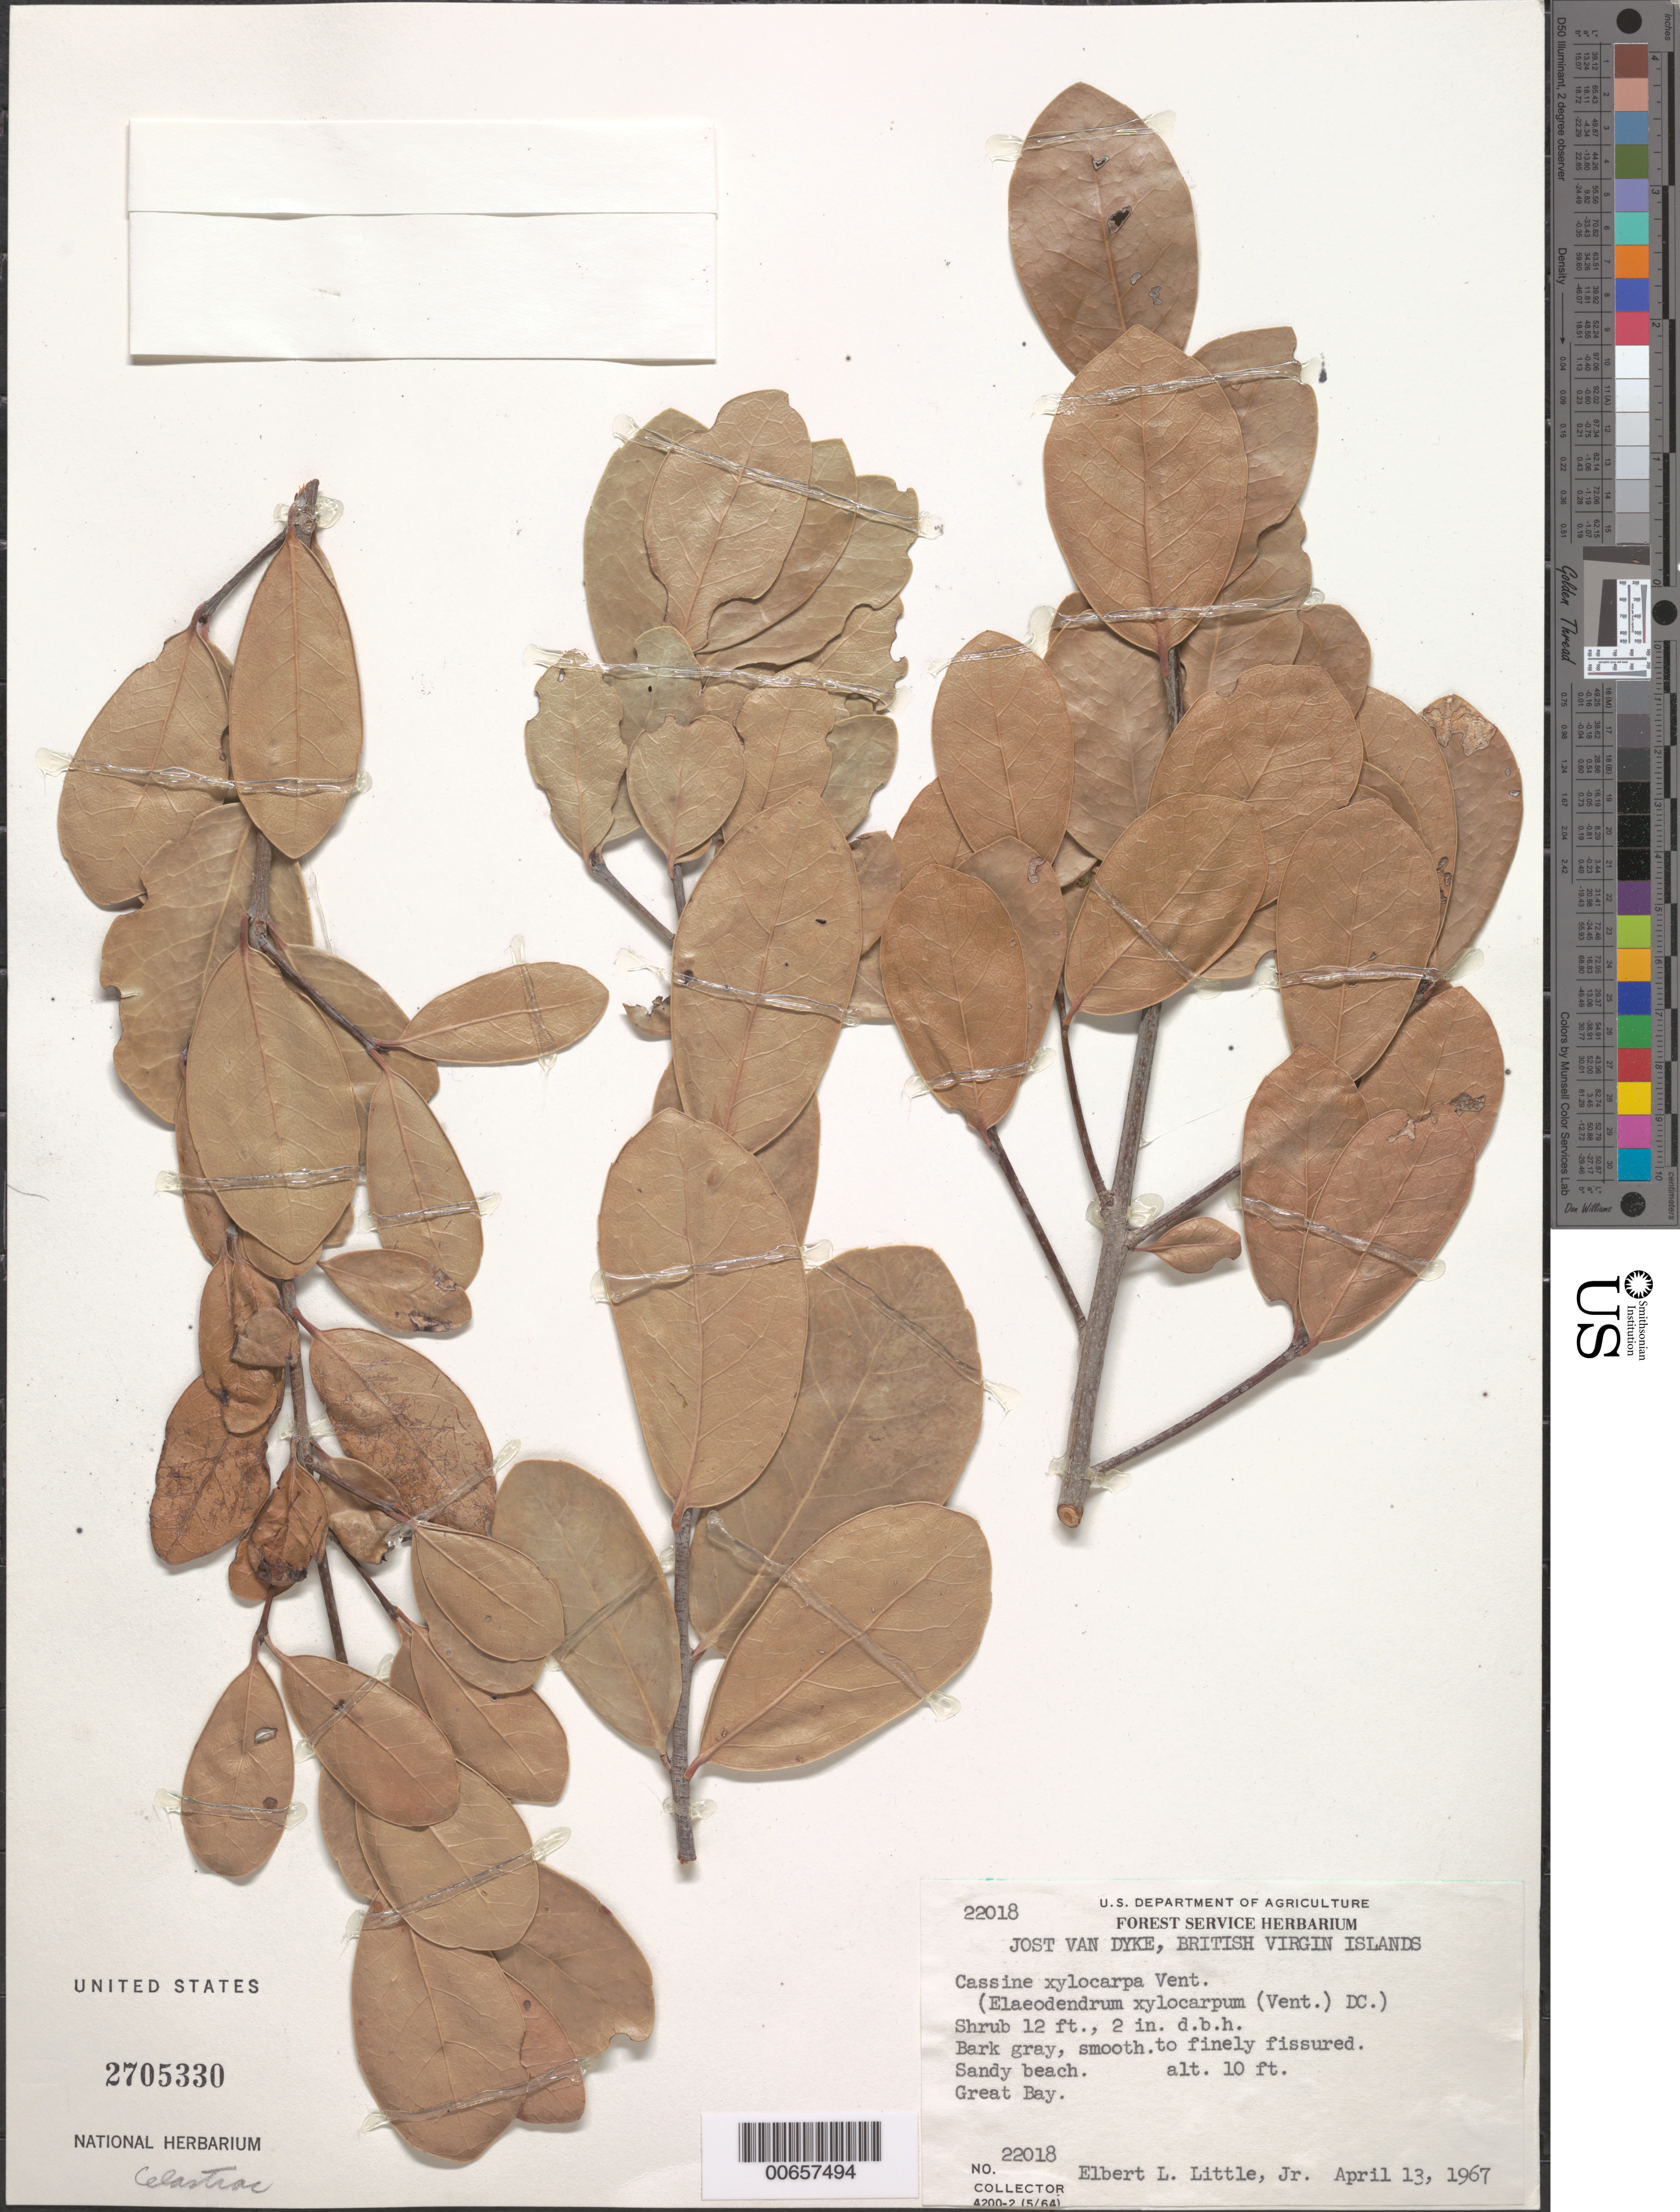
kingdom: Plantae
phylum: Tracheophyta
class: Magnoliopsida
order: Celastrales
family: Celastraceae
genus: Elaeodendron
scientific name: Elaeodendron xylocarpum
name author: (Vent.) DC.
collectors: E. L. Little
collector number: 22018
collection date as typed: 13 Apr 1967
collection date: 1967-04-13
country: British Virgin Islands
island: Jost Van Dyke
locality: Great Bay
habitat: Sandy beach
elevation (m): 3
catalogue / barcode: US 2705330